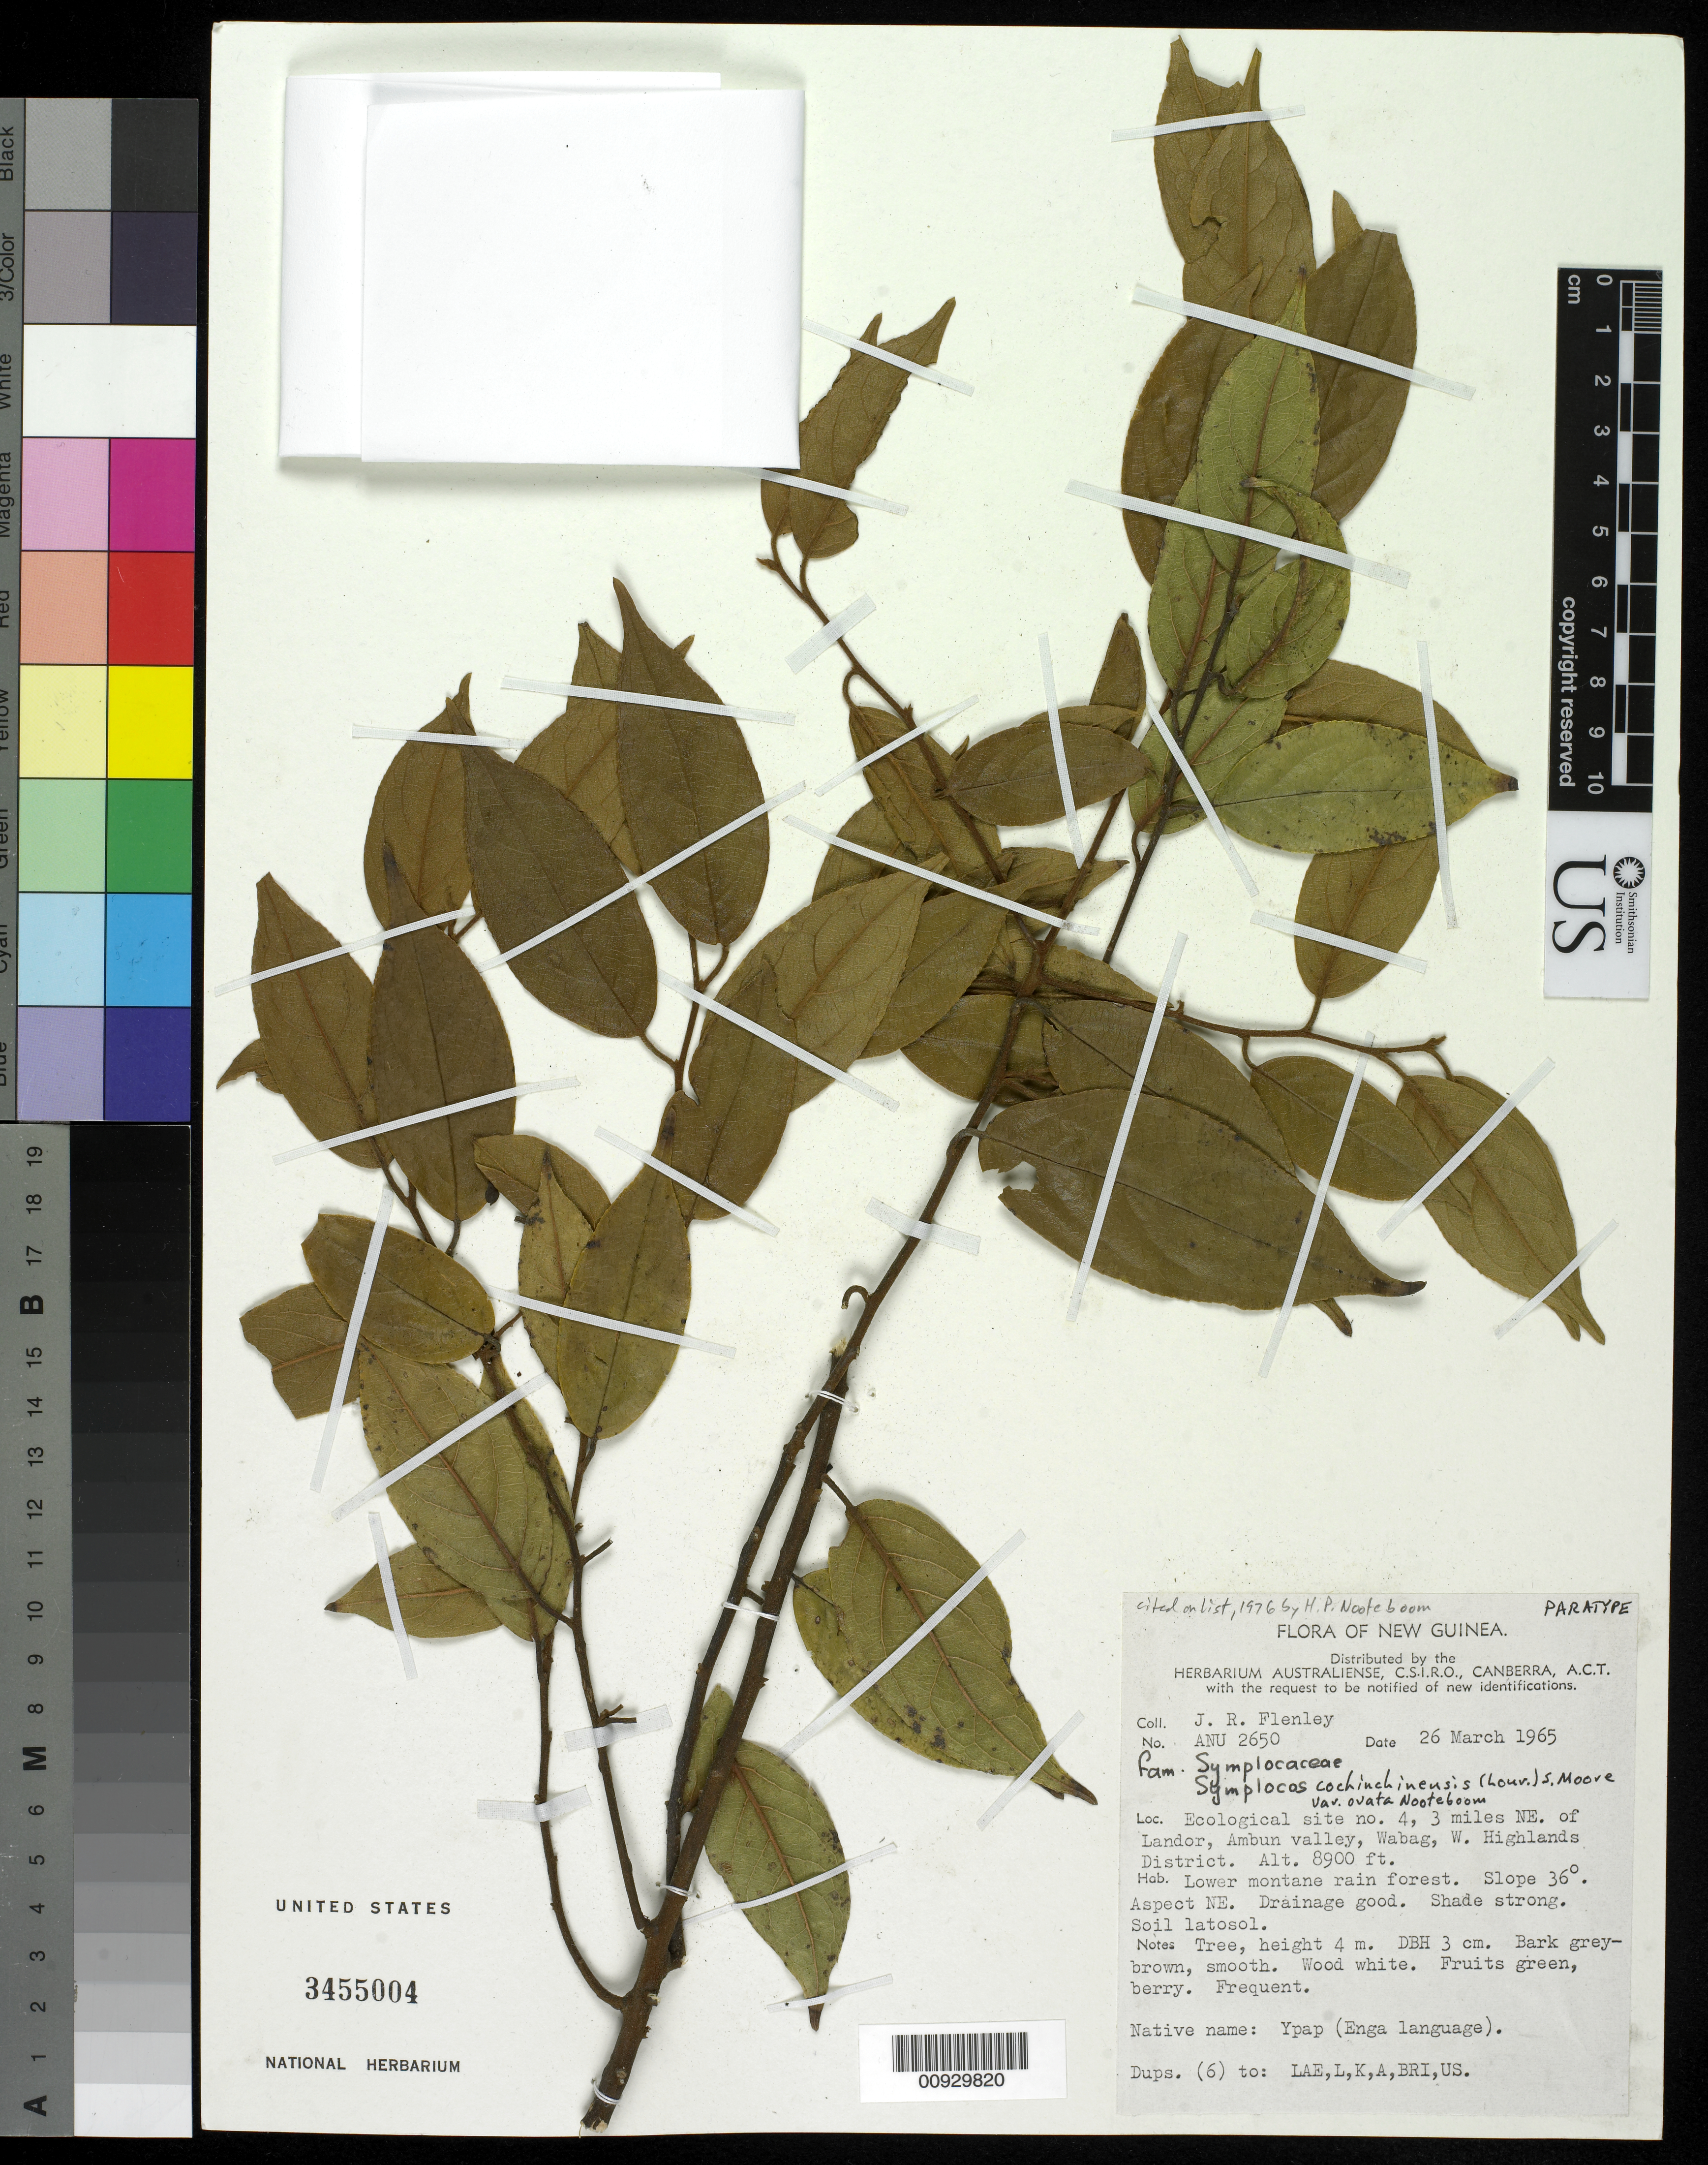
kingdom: Plantae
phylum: Tracheophyta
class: Magnoliopsida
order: Ericales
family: Symplocaceae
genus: Symplocos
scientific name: Symplocos cochinchinensis var. ovata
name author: Noot.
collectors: J. Flenley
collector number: ANU 2650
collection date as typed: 26 Mar 1965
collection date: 1965-03-26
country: Papua New Guinea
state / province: Enga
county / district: Wabag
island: New Guinea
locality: Ecological site no. 4, 3 miles NE. of Landor, Ambun valley, Wabag, W. Highlands District.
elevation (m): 2713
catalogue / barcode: US 3455004